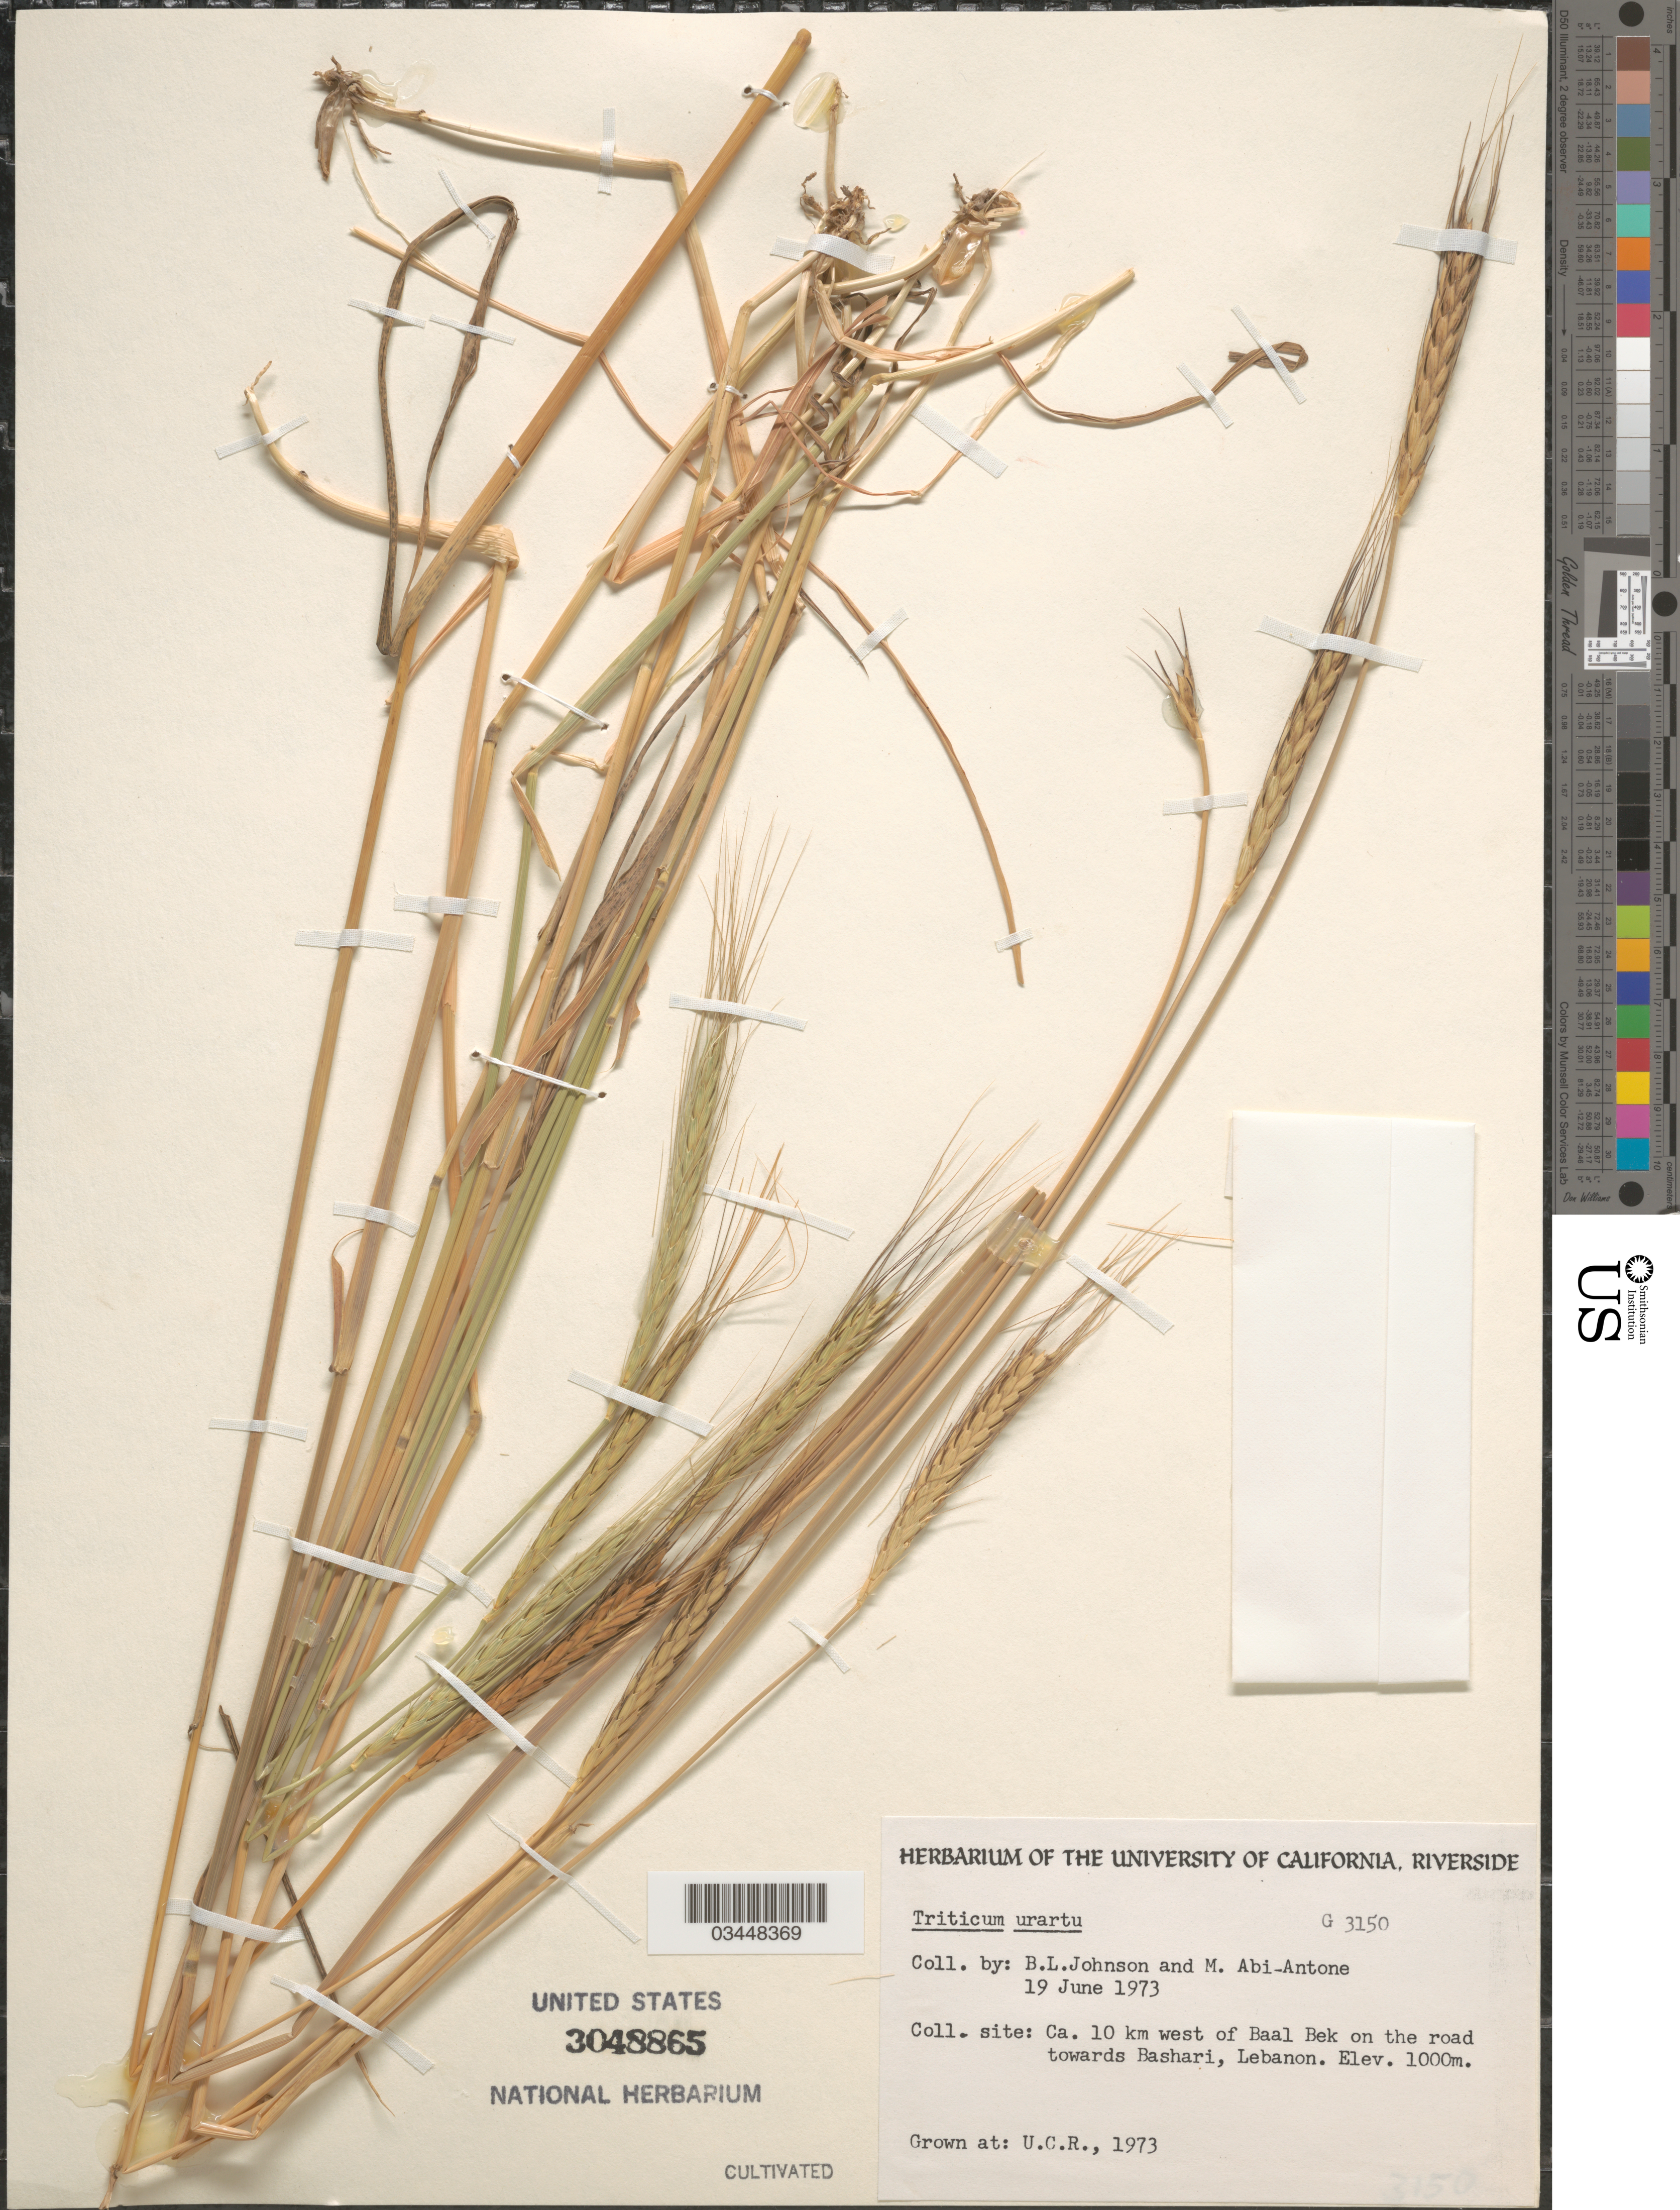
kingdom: Plantae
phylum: Tracheophyta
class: Liliopsida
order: Poales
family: Poaceae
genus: Triticum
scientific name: Triticum urartu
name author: Thumanjan ex Gandilyan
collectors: ex herb. Univ. of California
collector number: G3150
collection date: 1973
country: United States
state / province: California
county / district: Riverside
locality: U.C.R.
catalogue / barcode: US 3048865